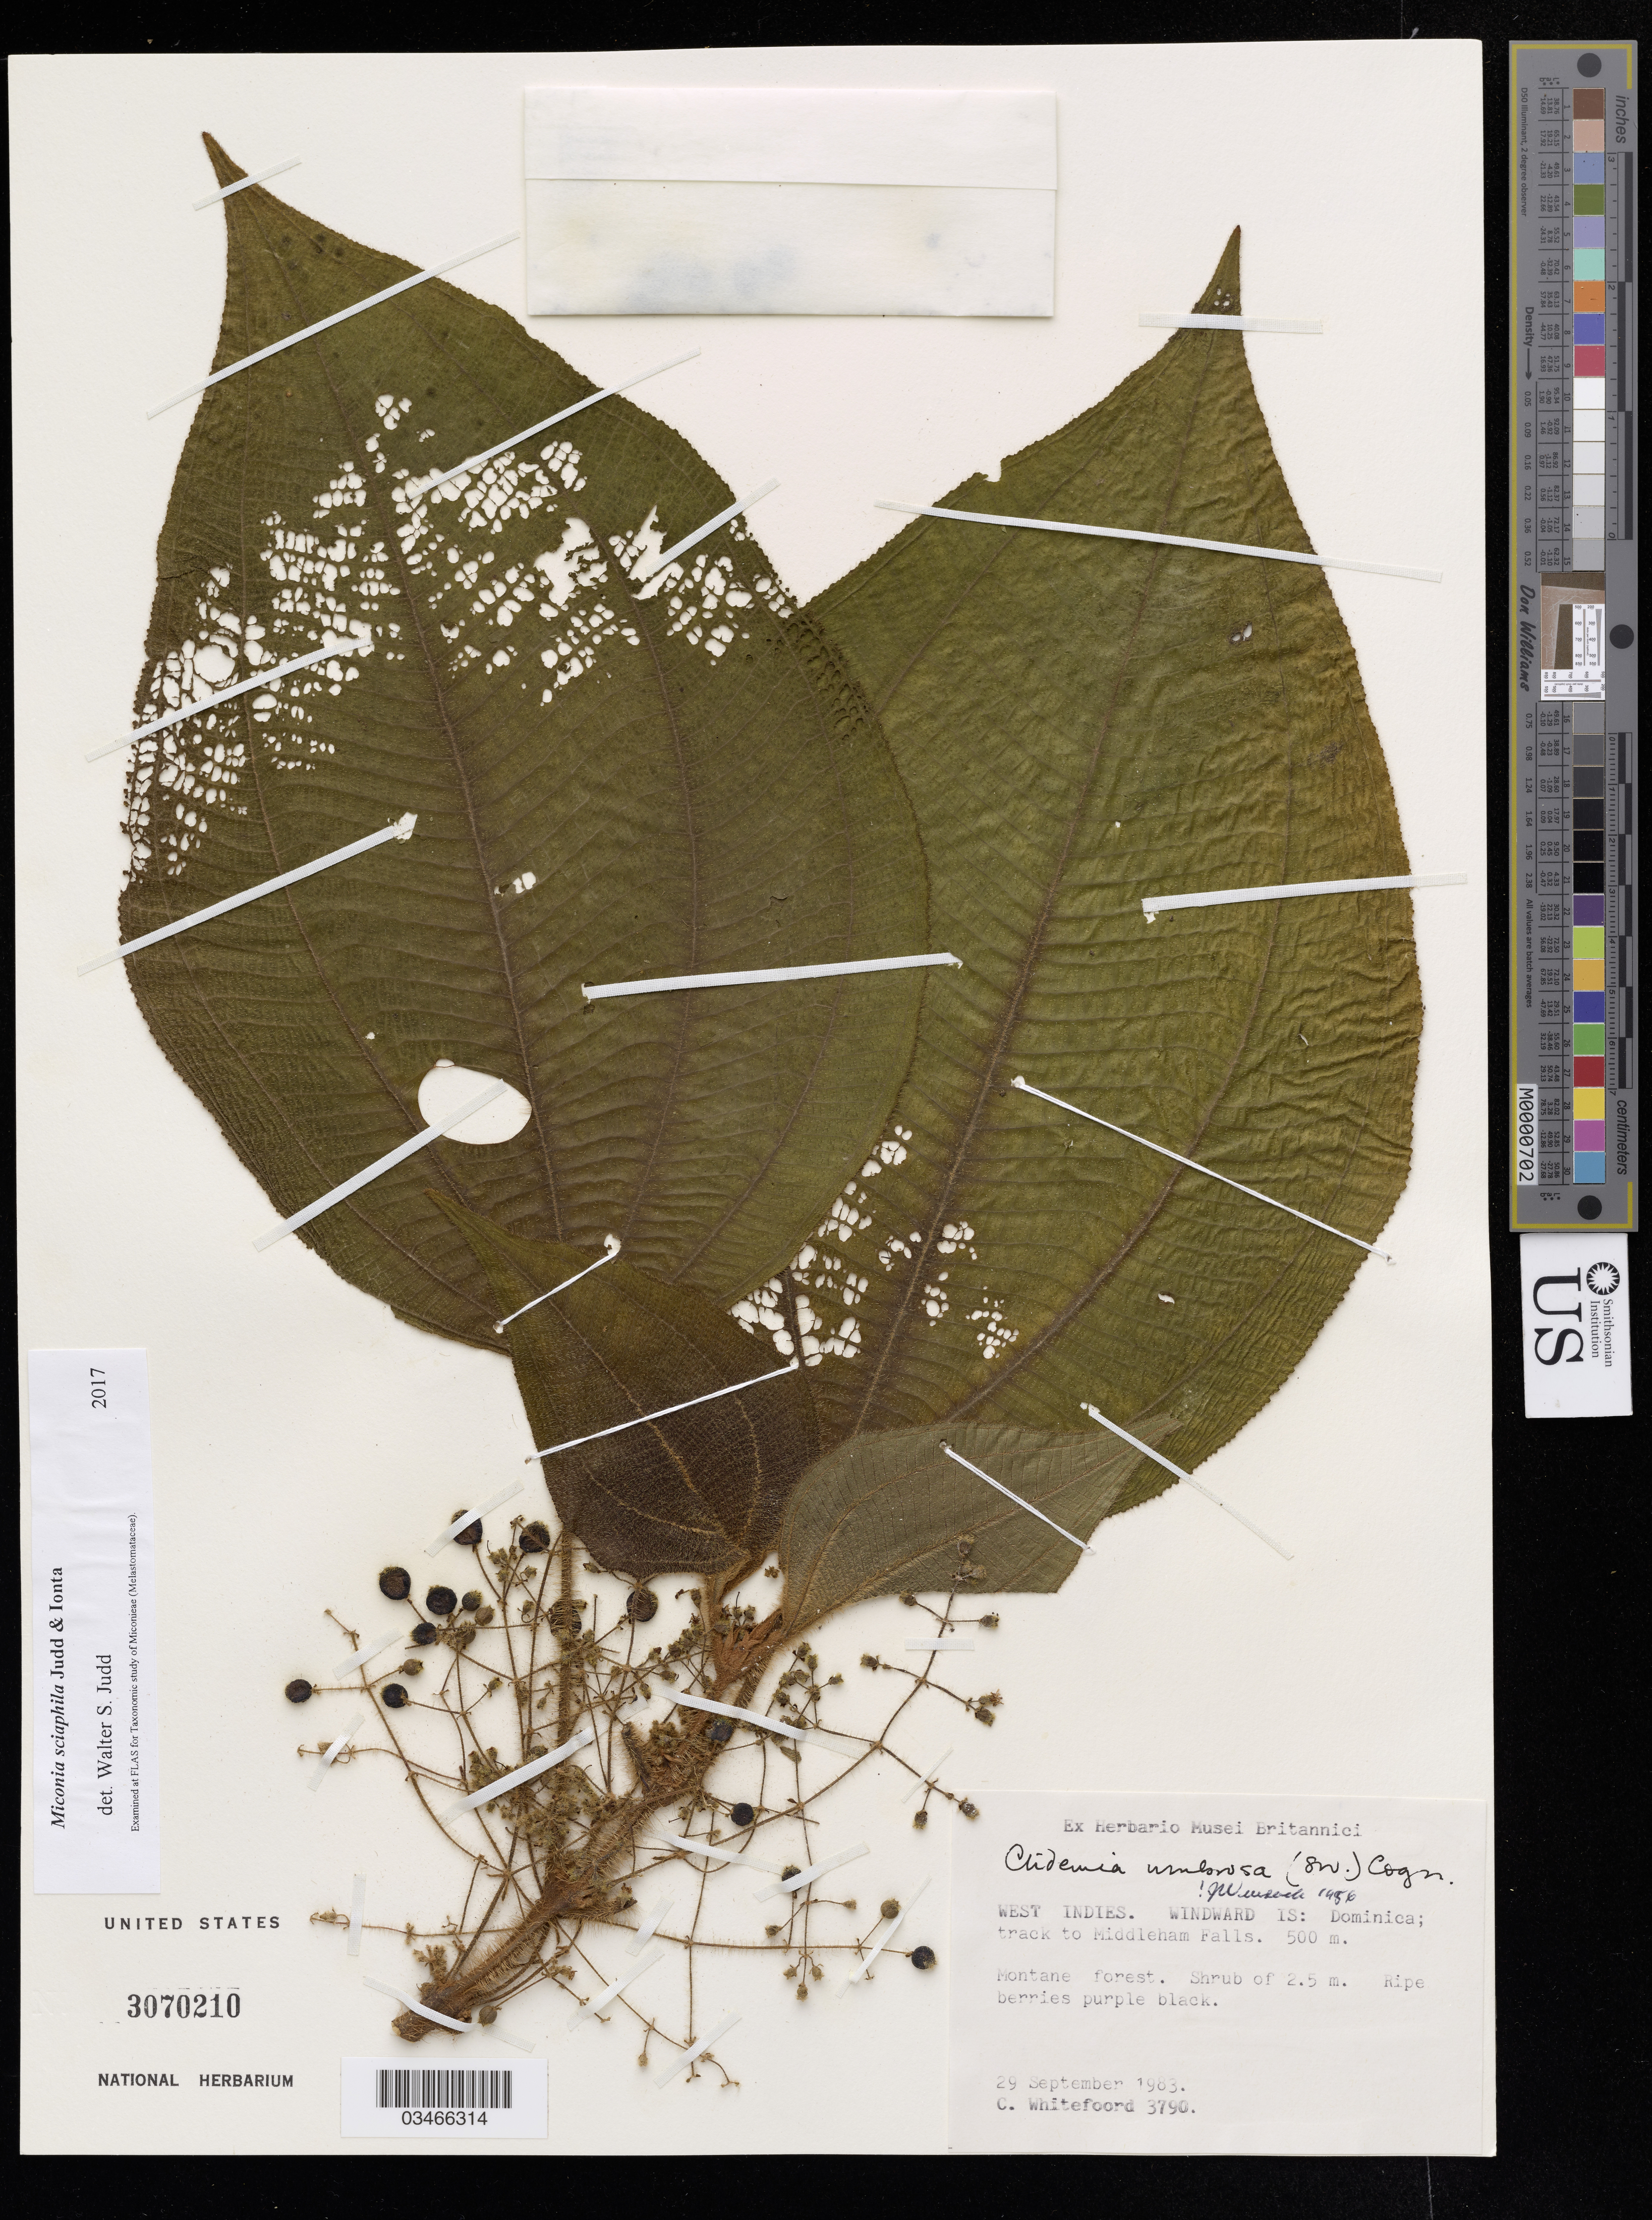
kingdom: Plantae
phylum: Tracheophyta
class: Magnoliopsida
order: Myrtales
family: Melastomataceae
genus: Miconia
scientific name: Miconia sciaphila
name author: Judd & Ionta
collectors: C. Whitefoord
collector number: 3790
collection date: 1983-09-29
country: Dominica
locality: West Indies. Windward Is. Track to Middleham Falls.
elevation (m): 500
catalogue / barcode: US 3070210